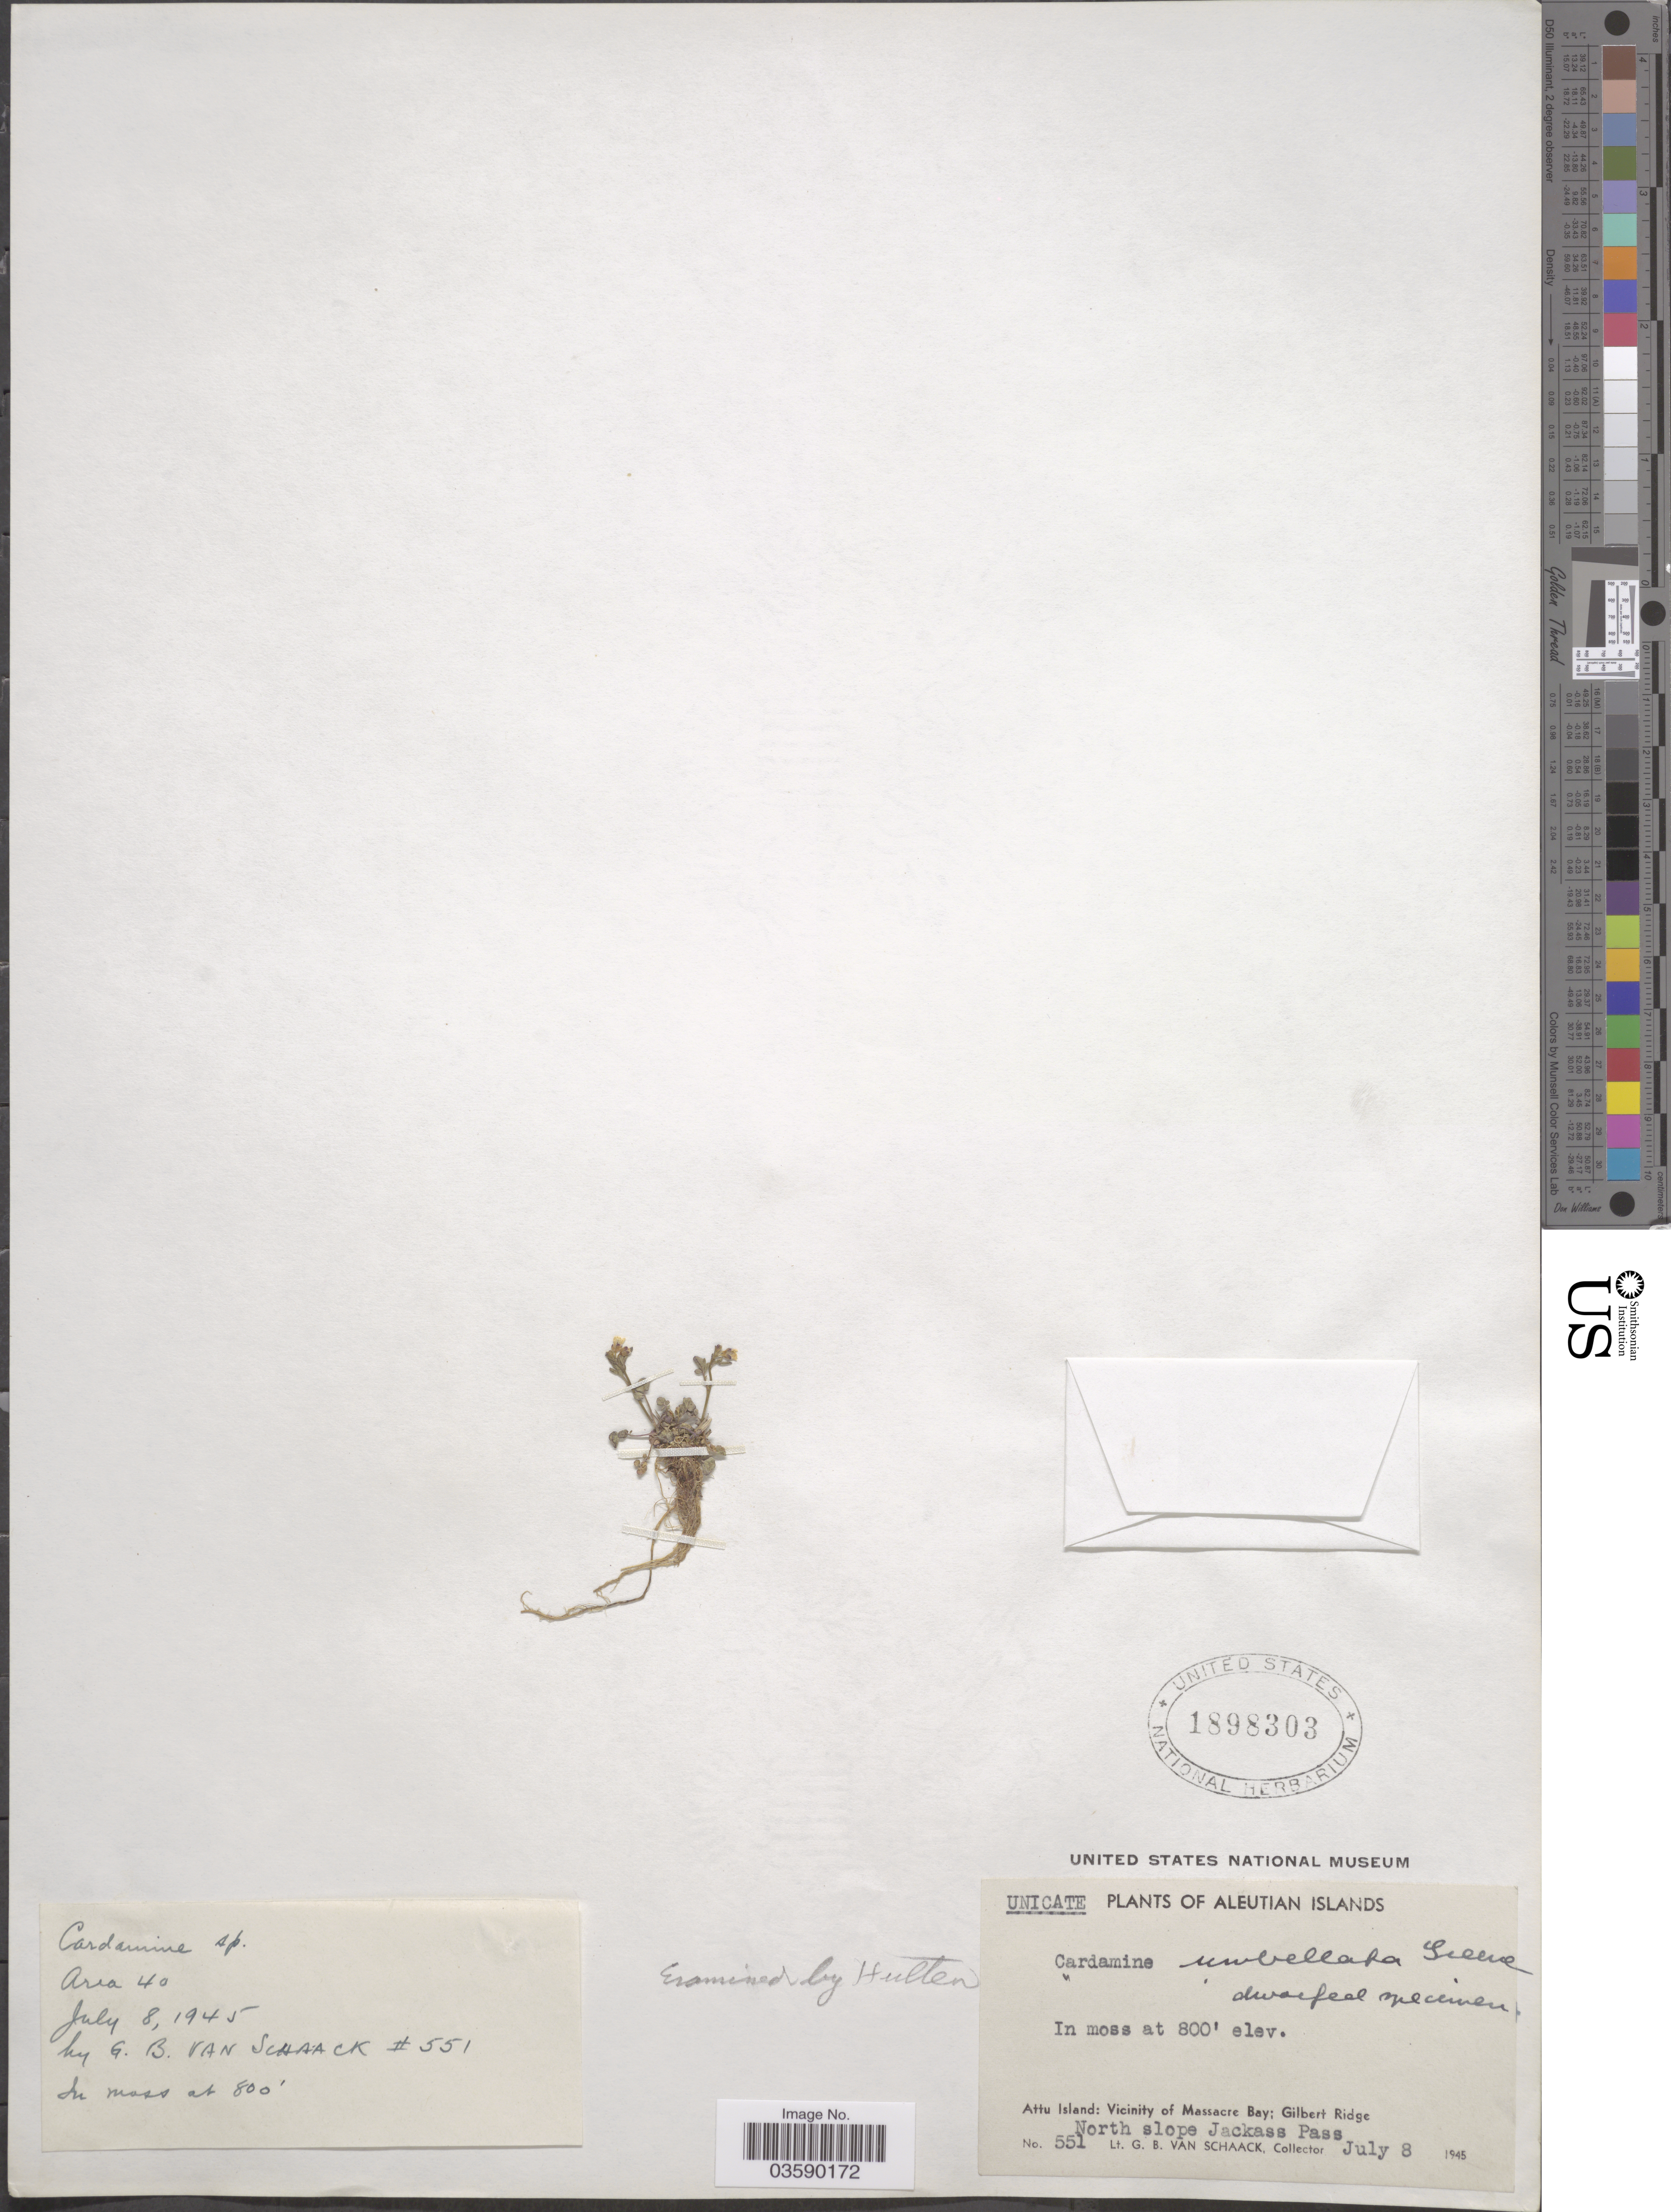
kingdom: Plantae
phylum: Tracheophyta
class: Magnoliopsida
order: Brassicales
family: Brassicaceae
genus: Cardamine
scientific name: Cardamine umbellata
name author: Greene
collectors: G. Van Schaak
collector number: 551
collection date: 1945-07-08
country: United States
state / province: Alaska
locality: Aleutian Islands. Attu Island: Vicinity of Massacre Bay; Gilbert Ridge. North slope Jackass Pass.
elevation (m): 244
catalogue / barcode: US 1898303